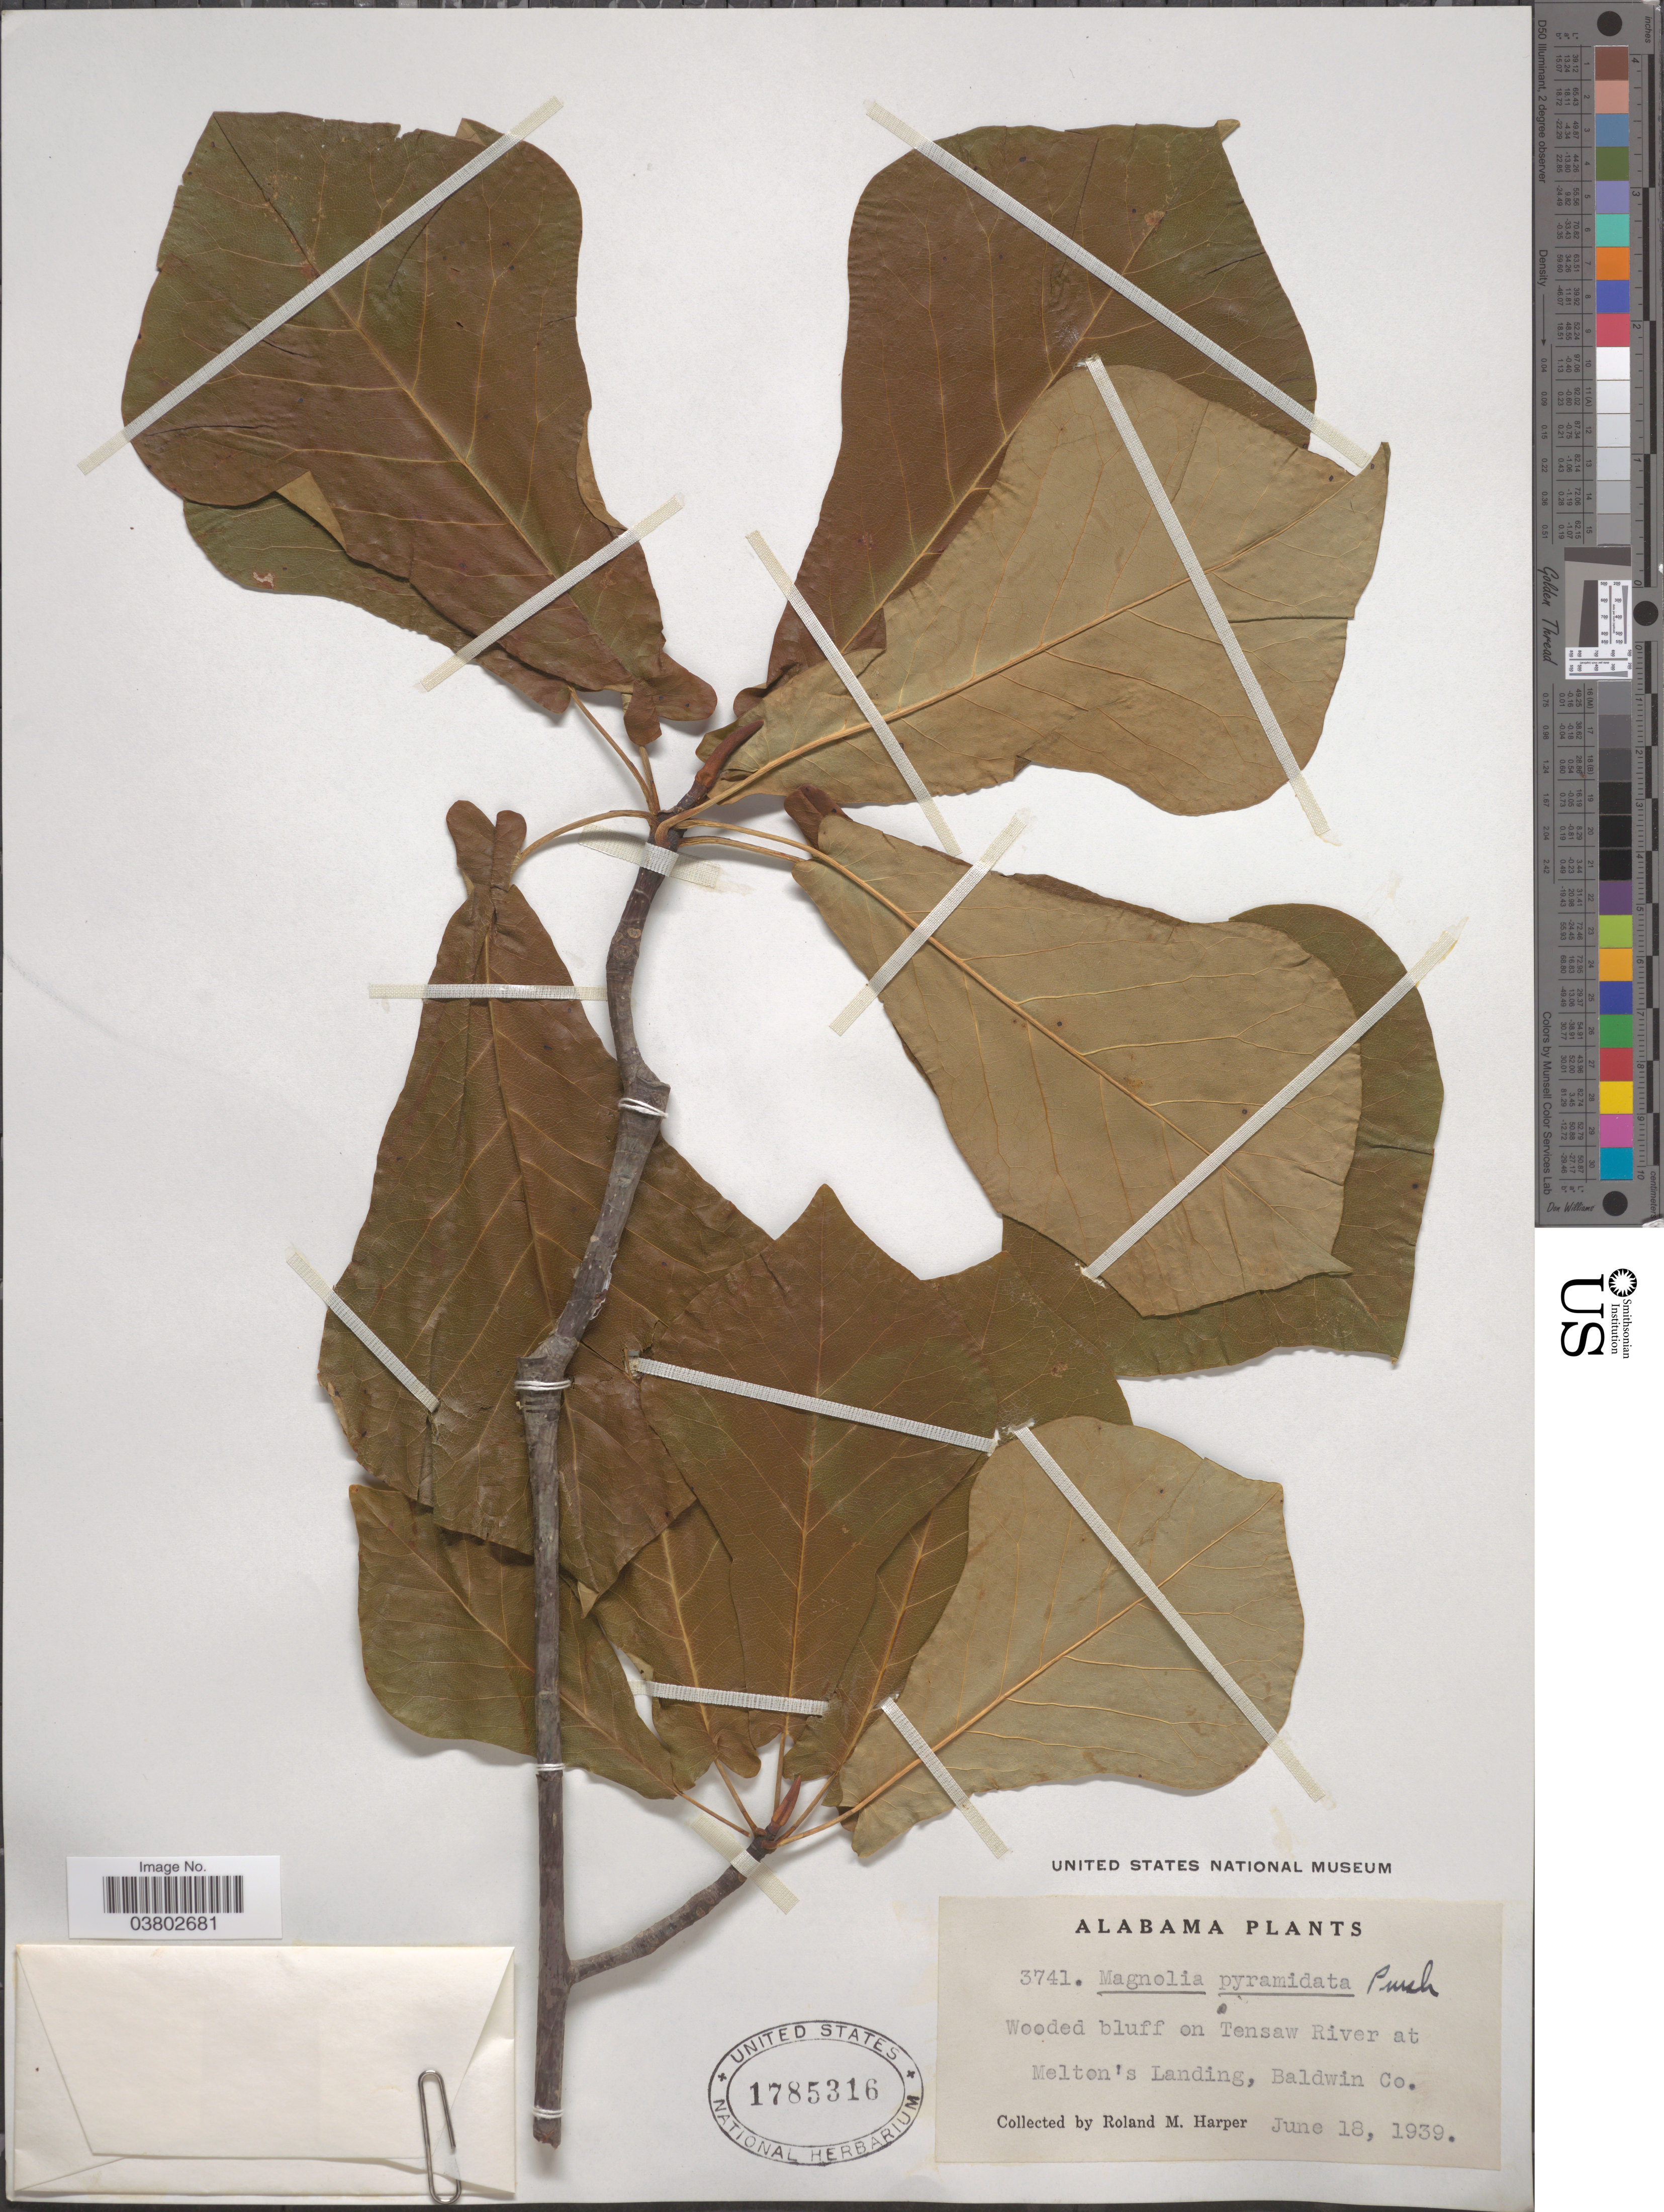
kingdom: Plantae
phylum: Tracheophyta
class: Magnoliopsida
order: Magnoliales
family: Magnoliaceae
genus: Magnolia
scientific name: Magnolia pyramidata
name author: W. Bartram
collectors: R. M. Harper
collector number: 3741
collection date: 1939-06-18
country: United States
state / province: Alabama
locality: On Tensaw River at Melton's Landing, Baldwin Co.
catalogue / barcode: US 1785316